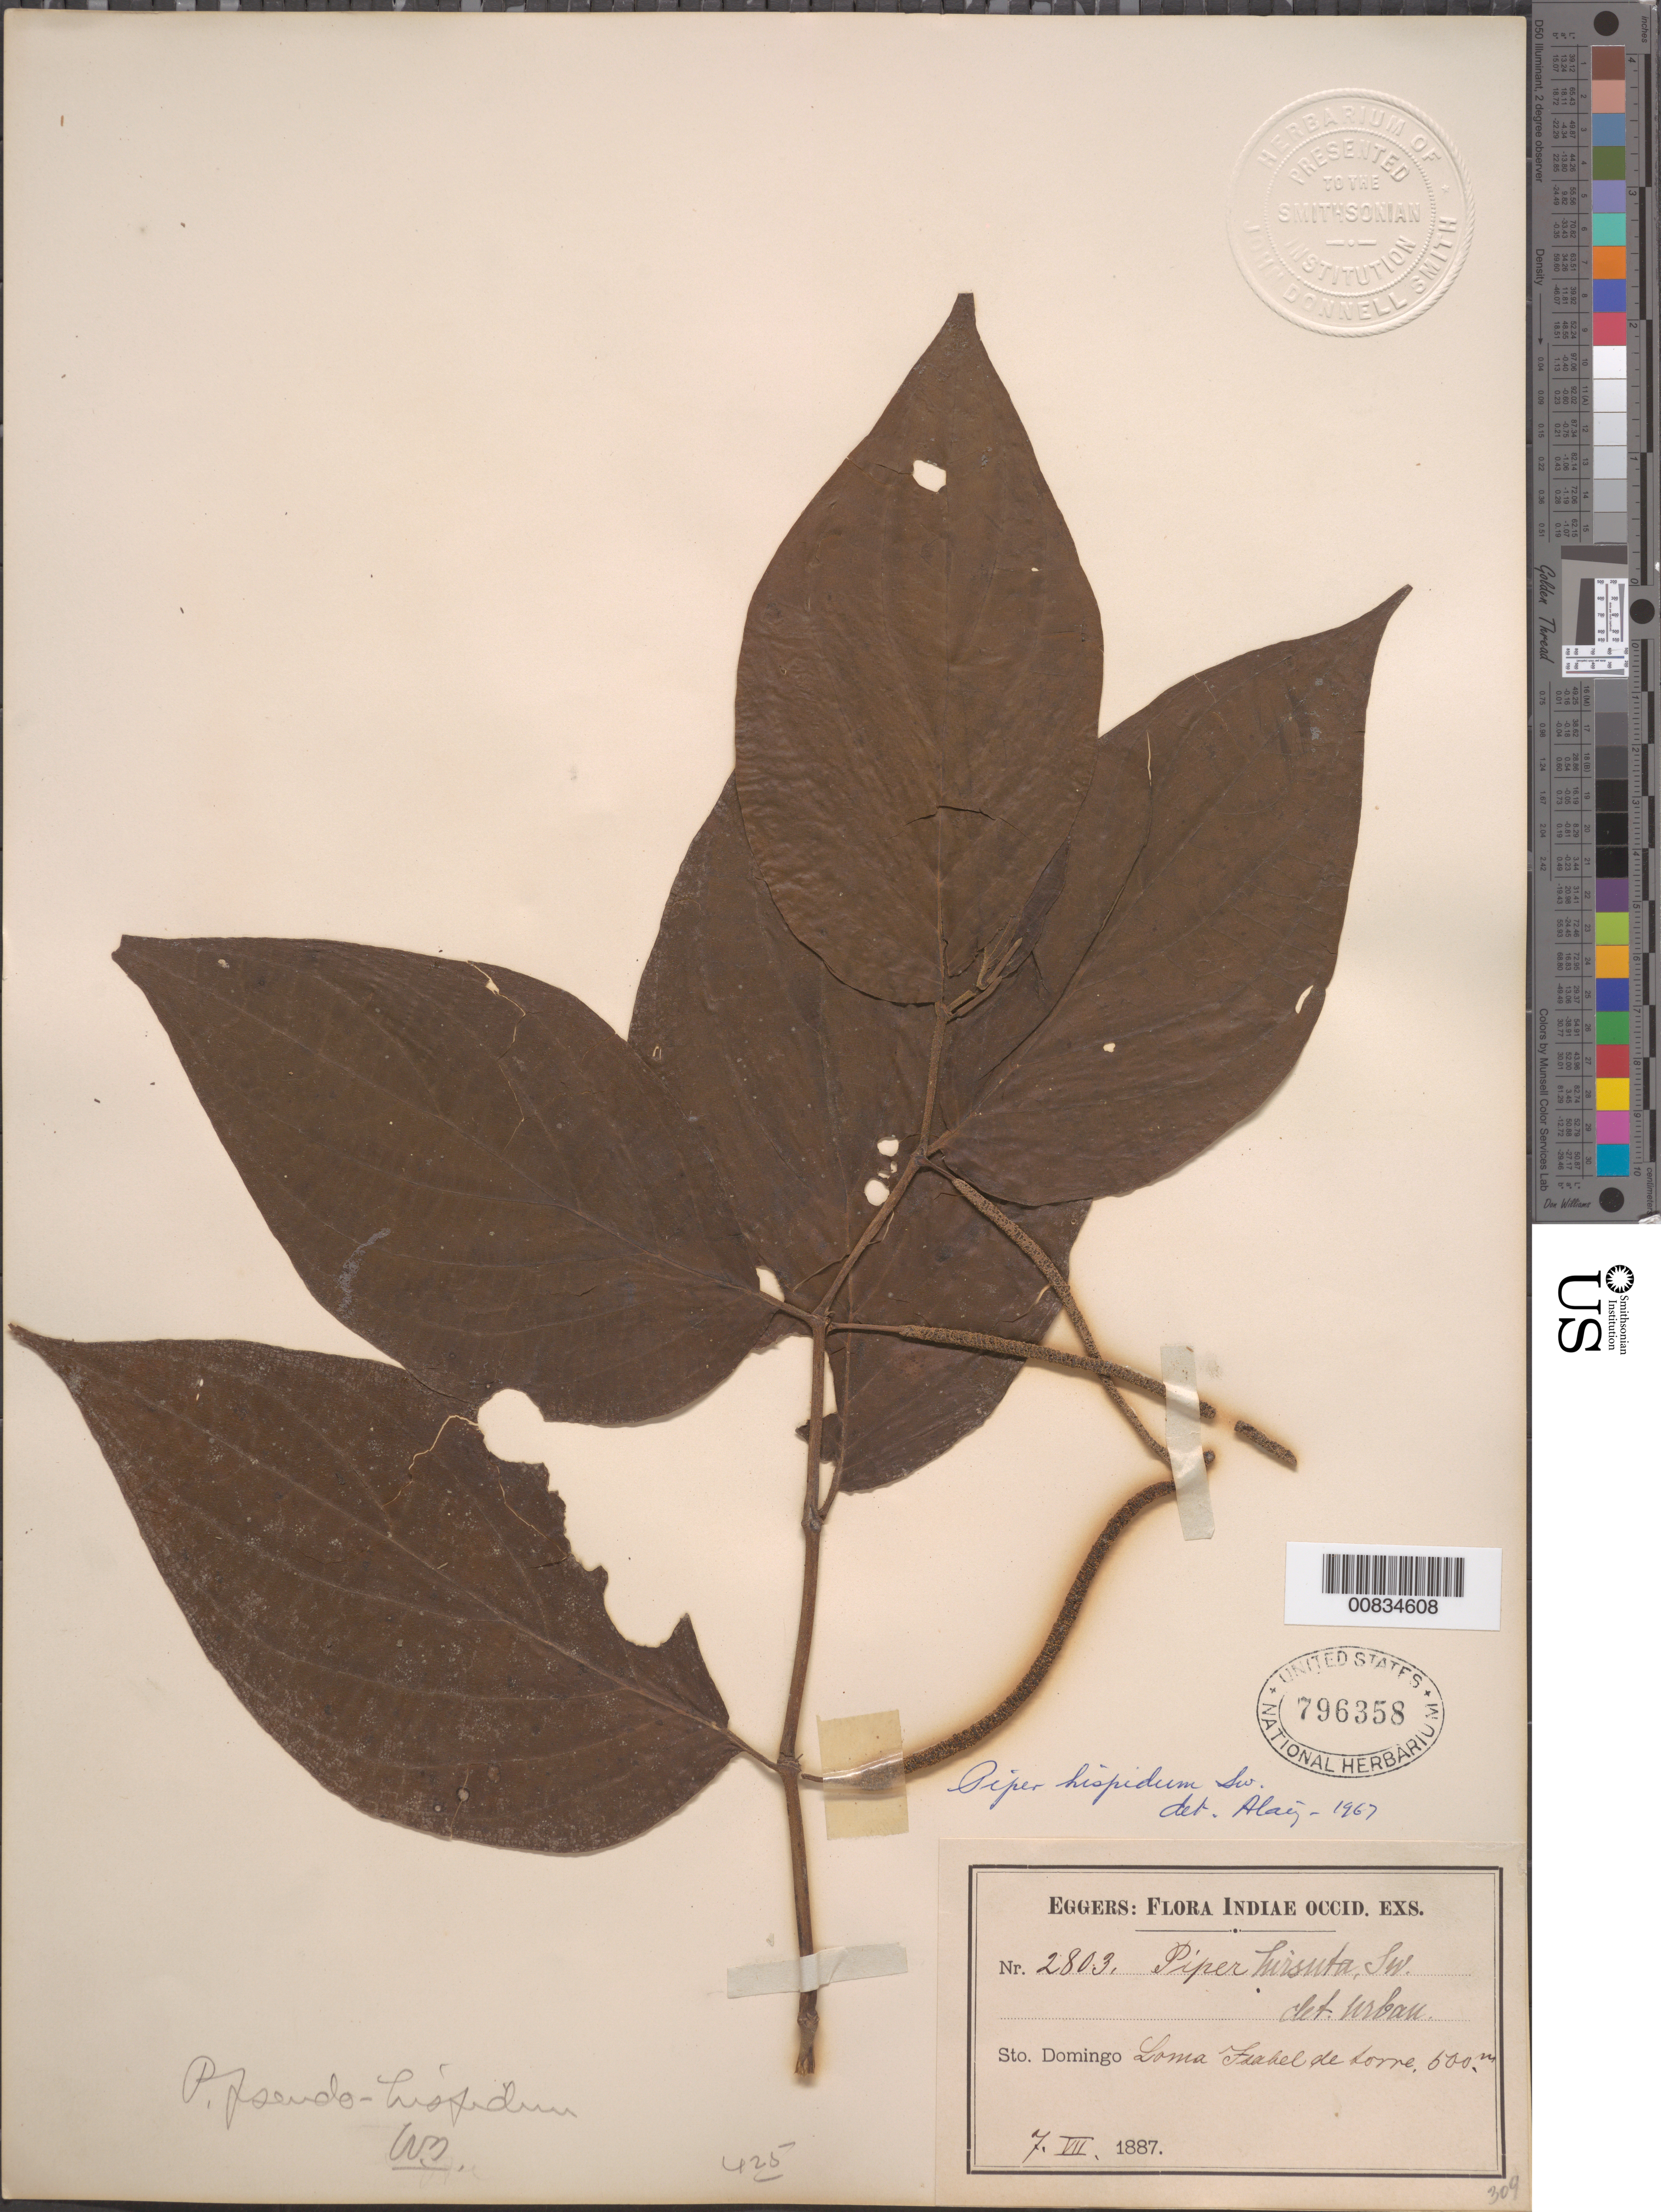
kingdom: Plantae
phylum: Tracheophyta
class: Magnoliopsida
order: Piperales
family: Piperaceae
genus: Piper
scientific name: Piper hispidum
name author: Sw.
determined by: Liogier, Alain H.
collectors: H. F. A. von Eggers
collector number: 2803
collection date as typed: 07 Jul 1887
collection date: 1887-07-07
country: Dominican Republic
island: Hispaniola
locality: Sto. Domingo: Loma Isabel de Torre.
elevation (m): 500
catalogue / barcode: US 796358